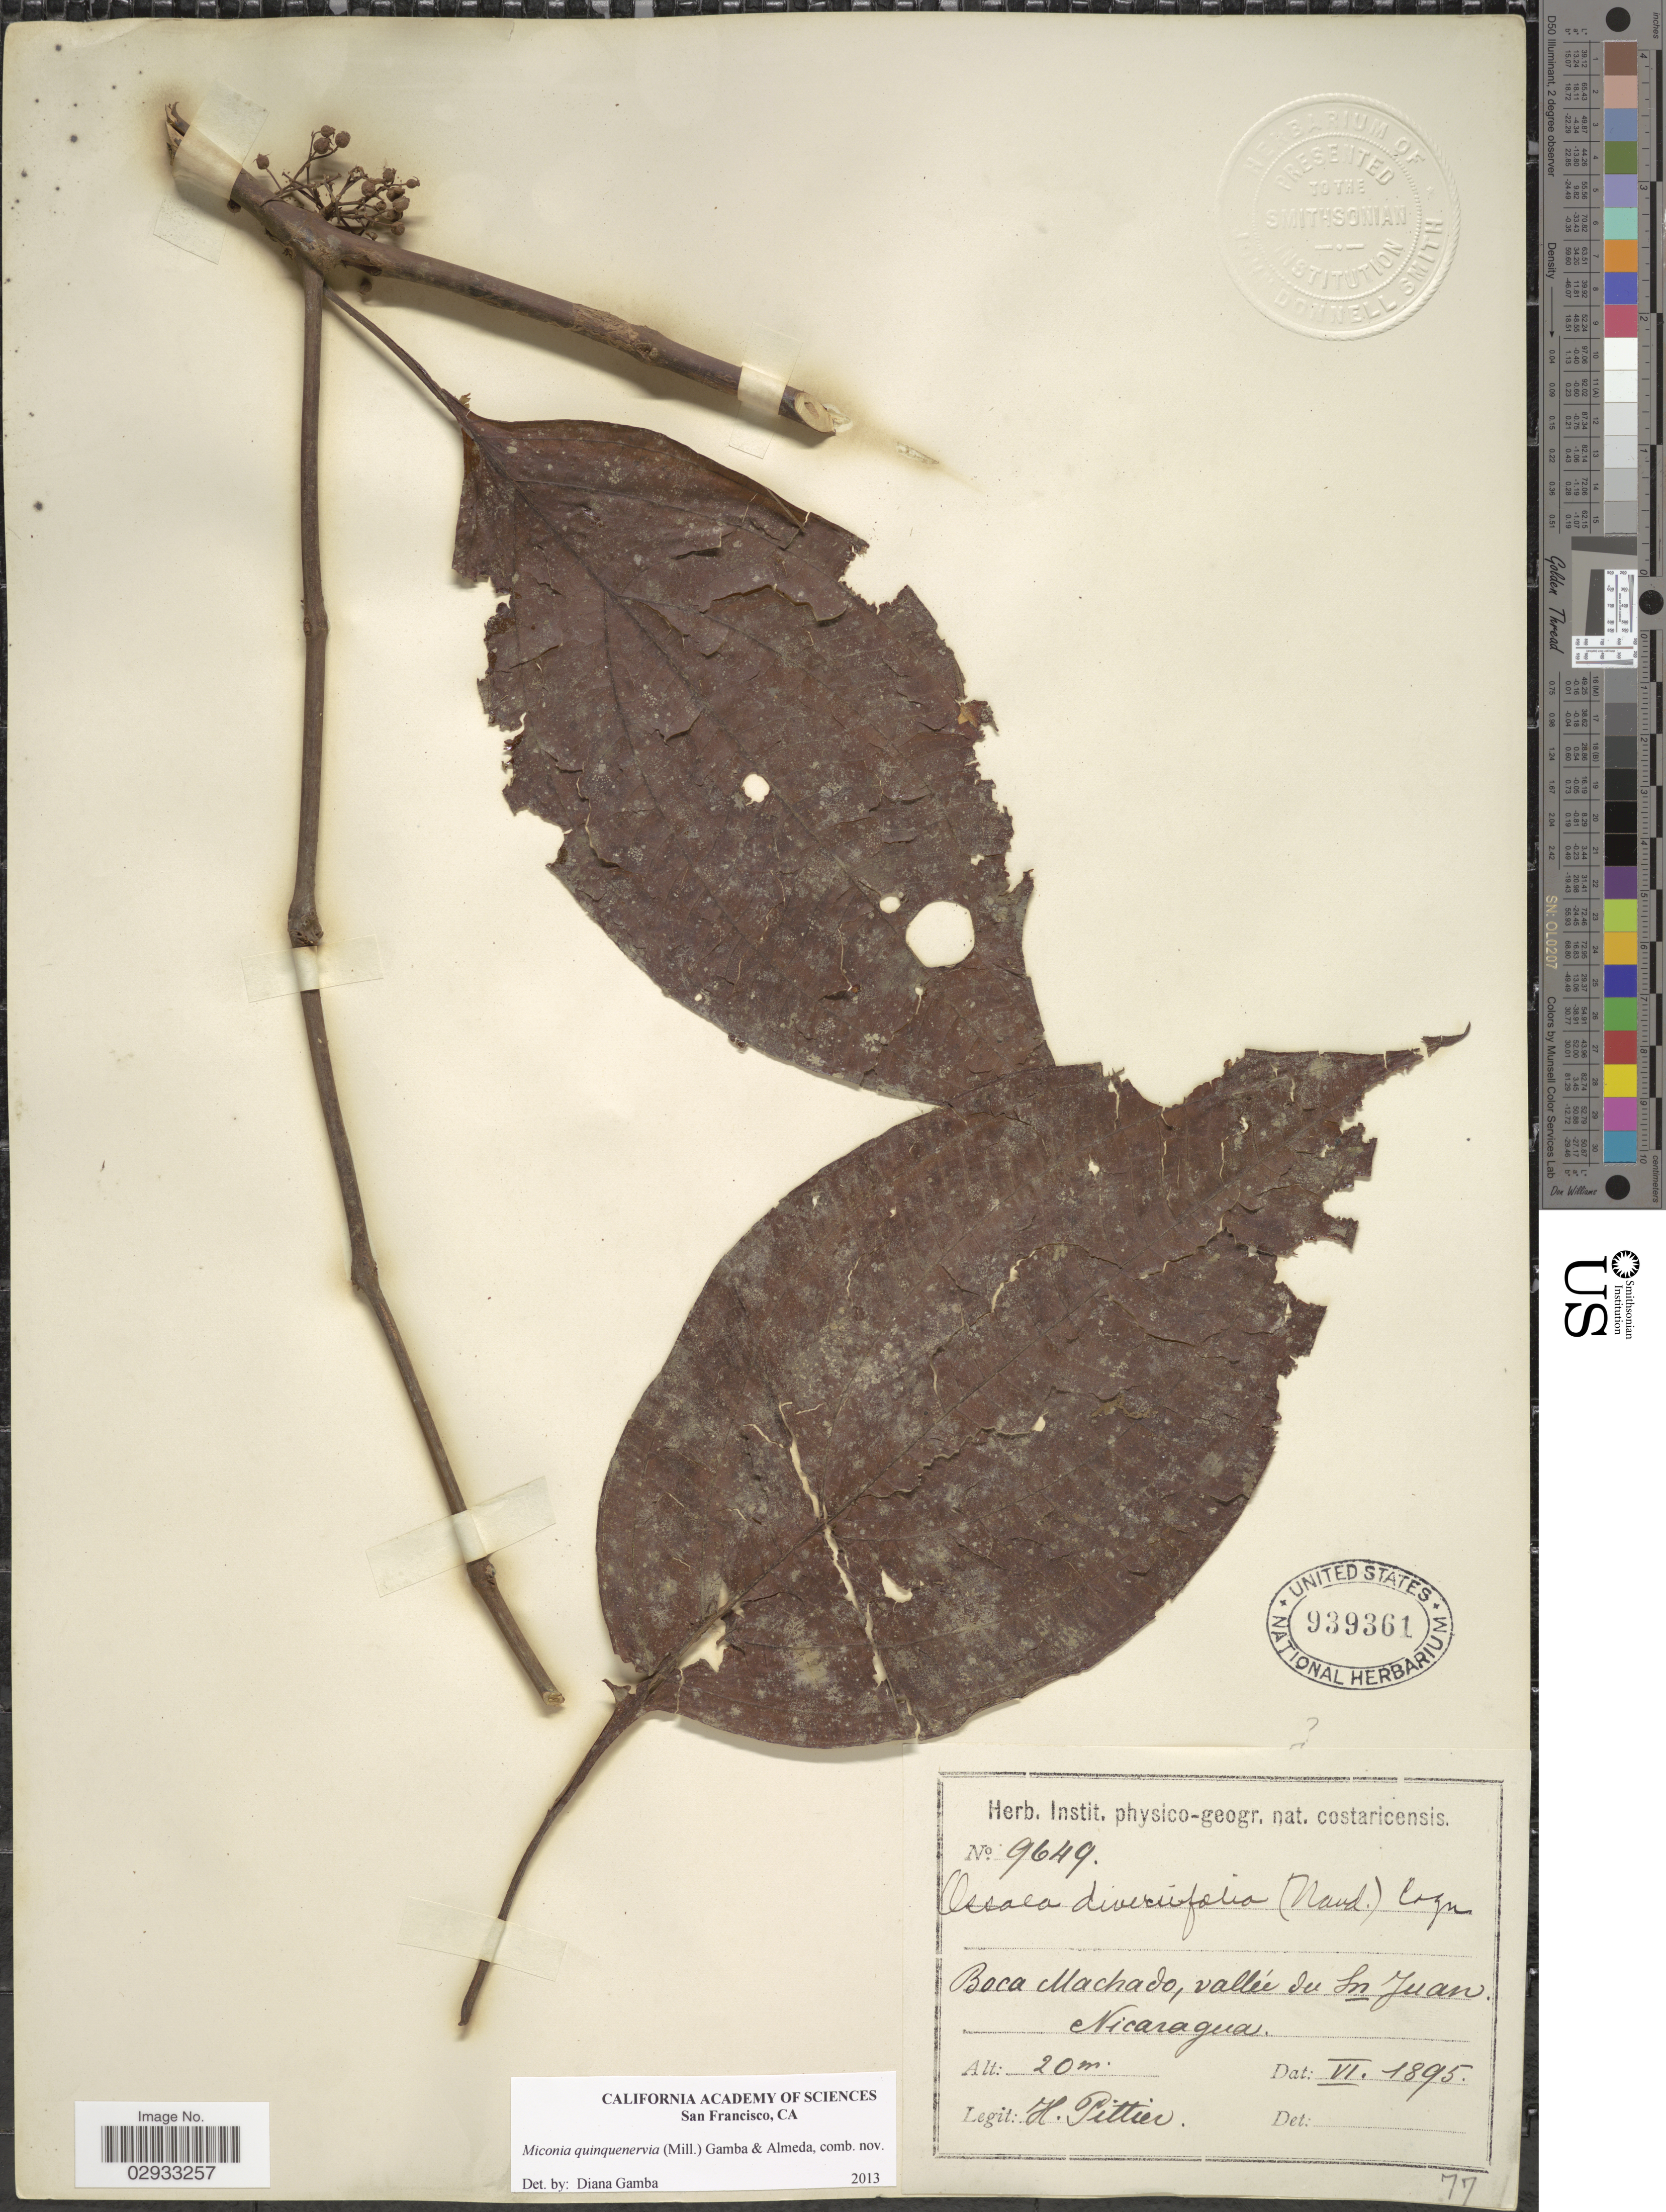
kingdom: Plantae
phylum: Tracheophyta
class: Magnoliopsida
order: Myrtales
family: Melastomataceae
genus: Miconia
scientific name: Miconia quinquenervia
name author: (Mill.) Gamba & Almeda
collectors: H. F. Pittier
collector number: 9649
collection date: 1895-06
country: Nicaragua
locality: Boca Machado, valleé du Sn Juan.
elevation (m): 20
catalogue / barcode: US 939361